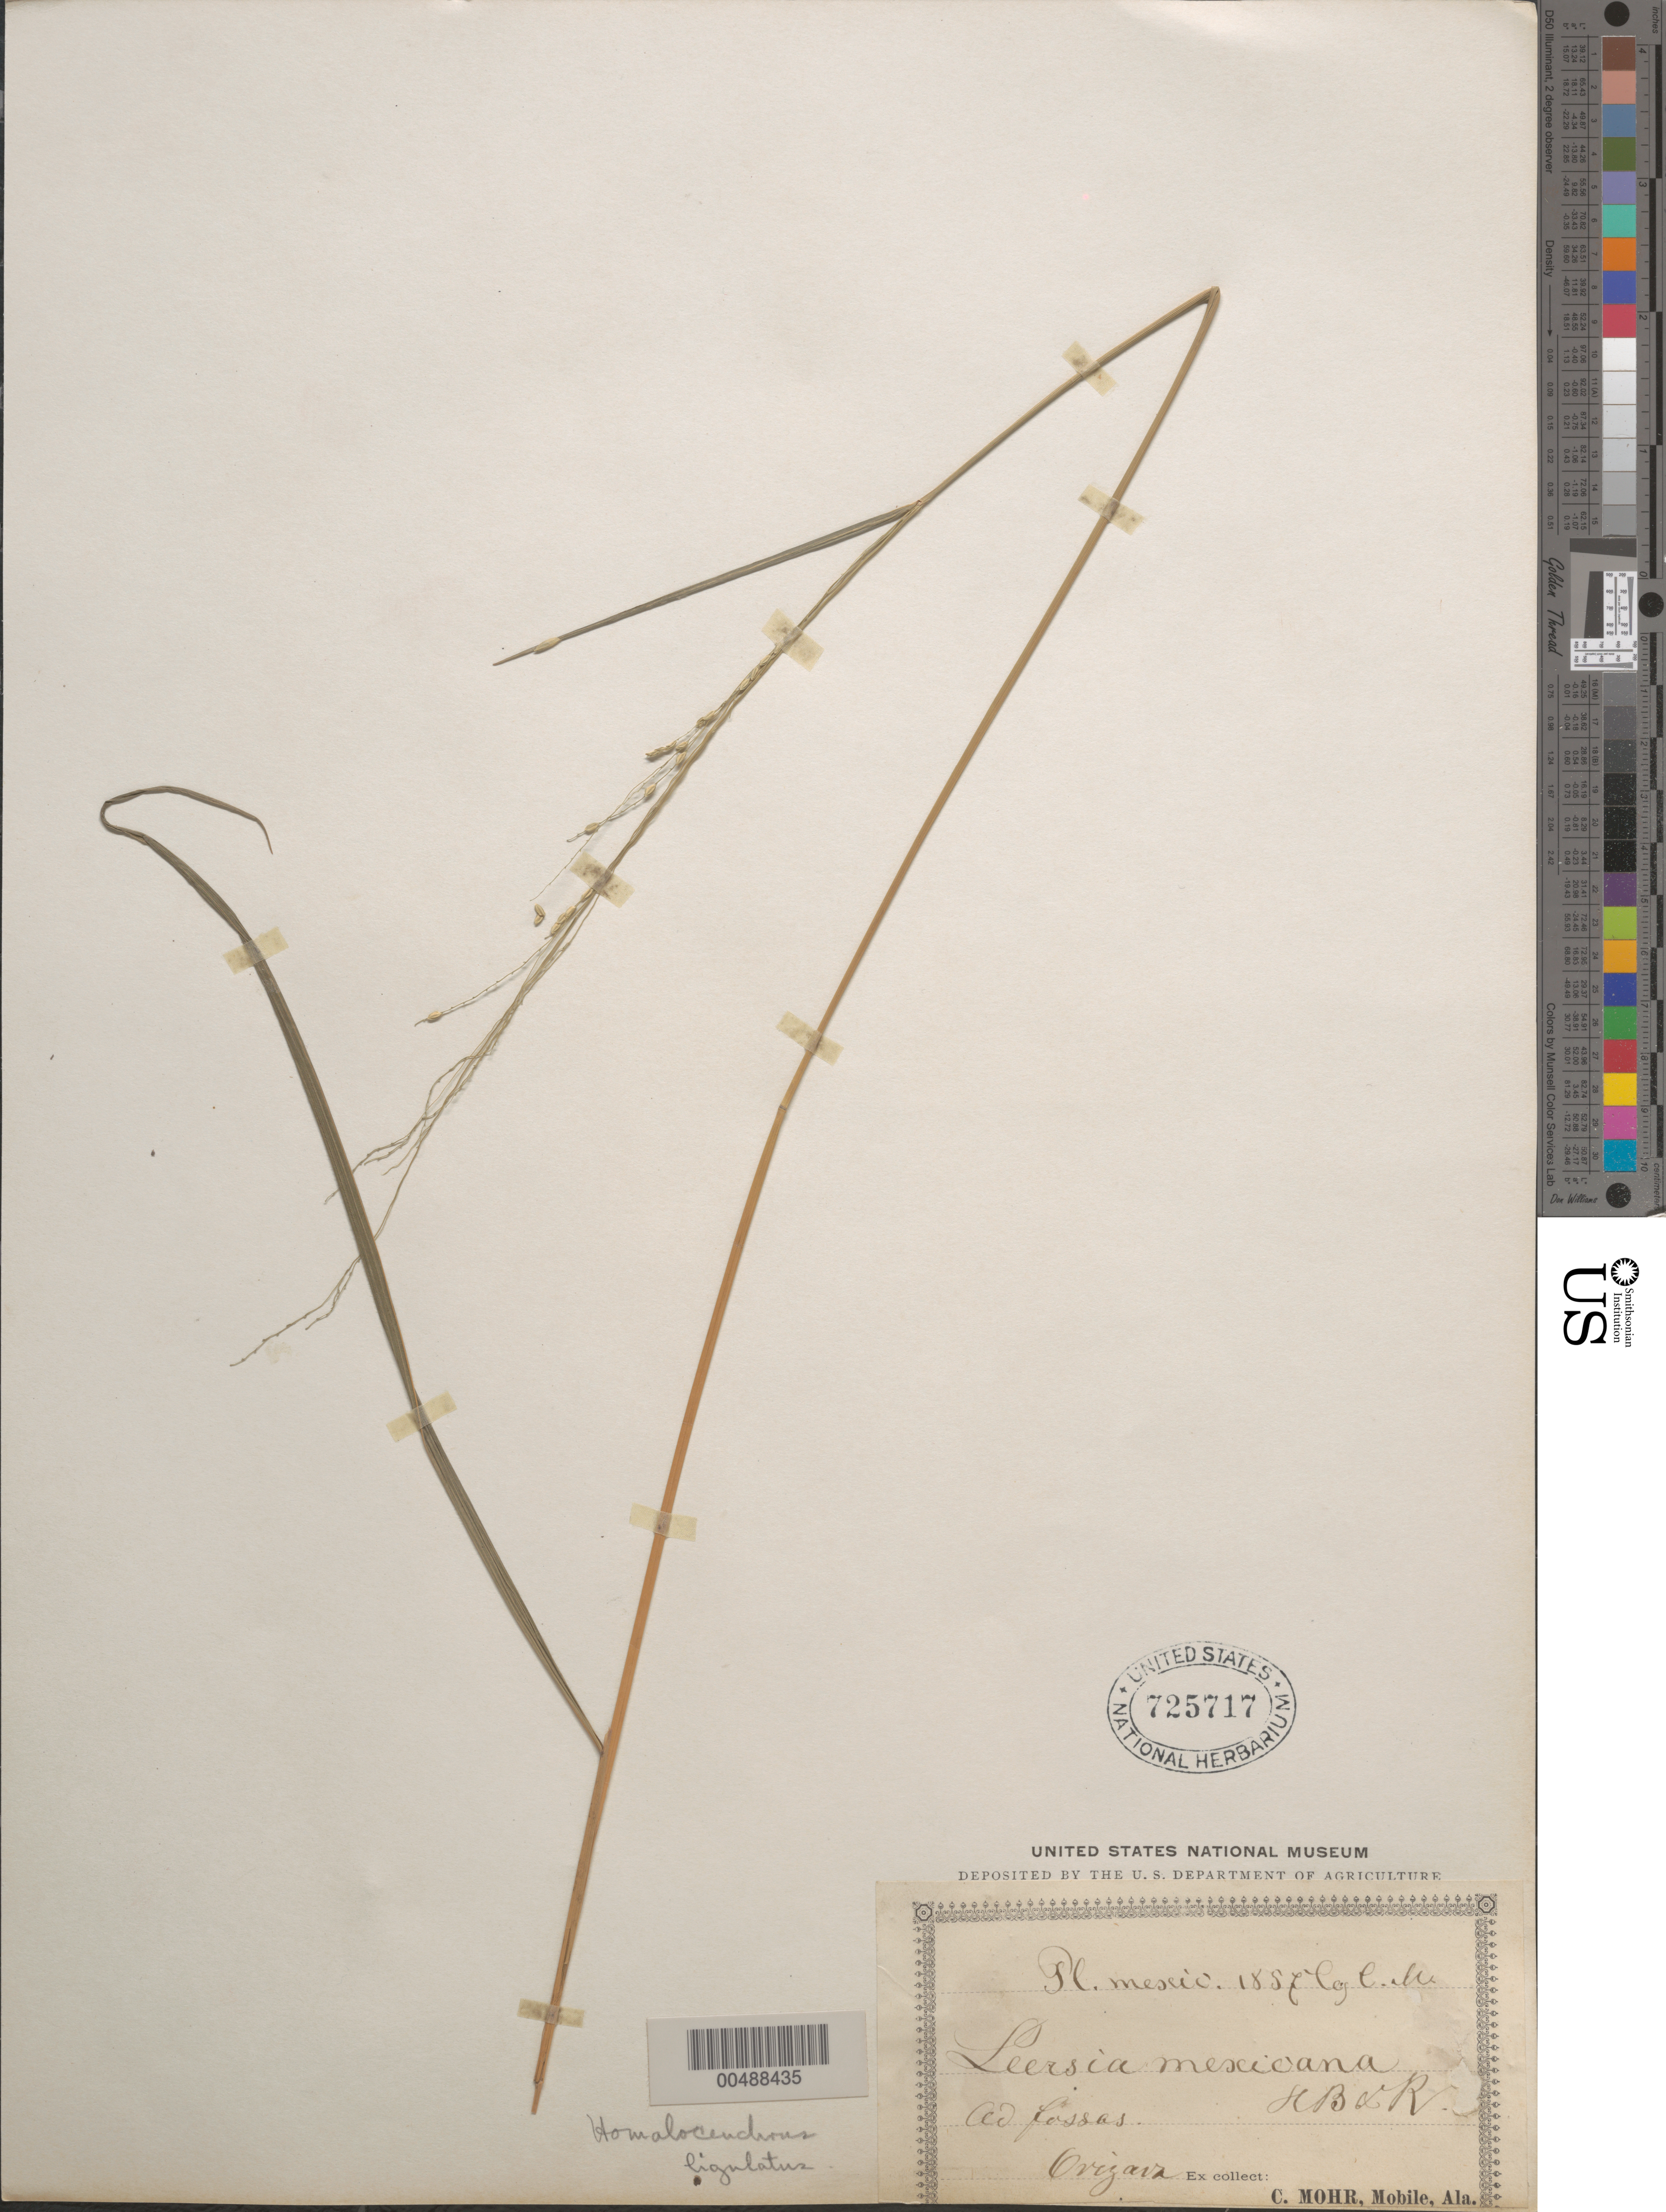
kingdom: Plantae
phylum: Tracheophyta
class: Liliopsida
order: Poales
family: Poaceae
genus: Leersia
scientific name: Leersia ligularis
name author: Trin.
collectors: C. T. Mohr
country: Mexico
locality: Orizaba, ad fossas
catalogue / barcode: US 725717